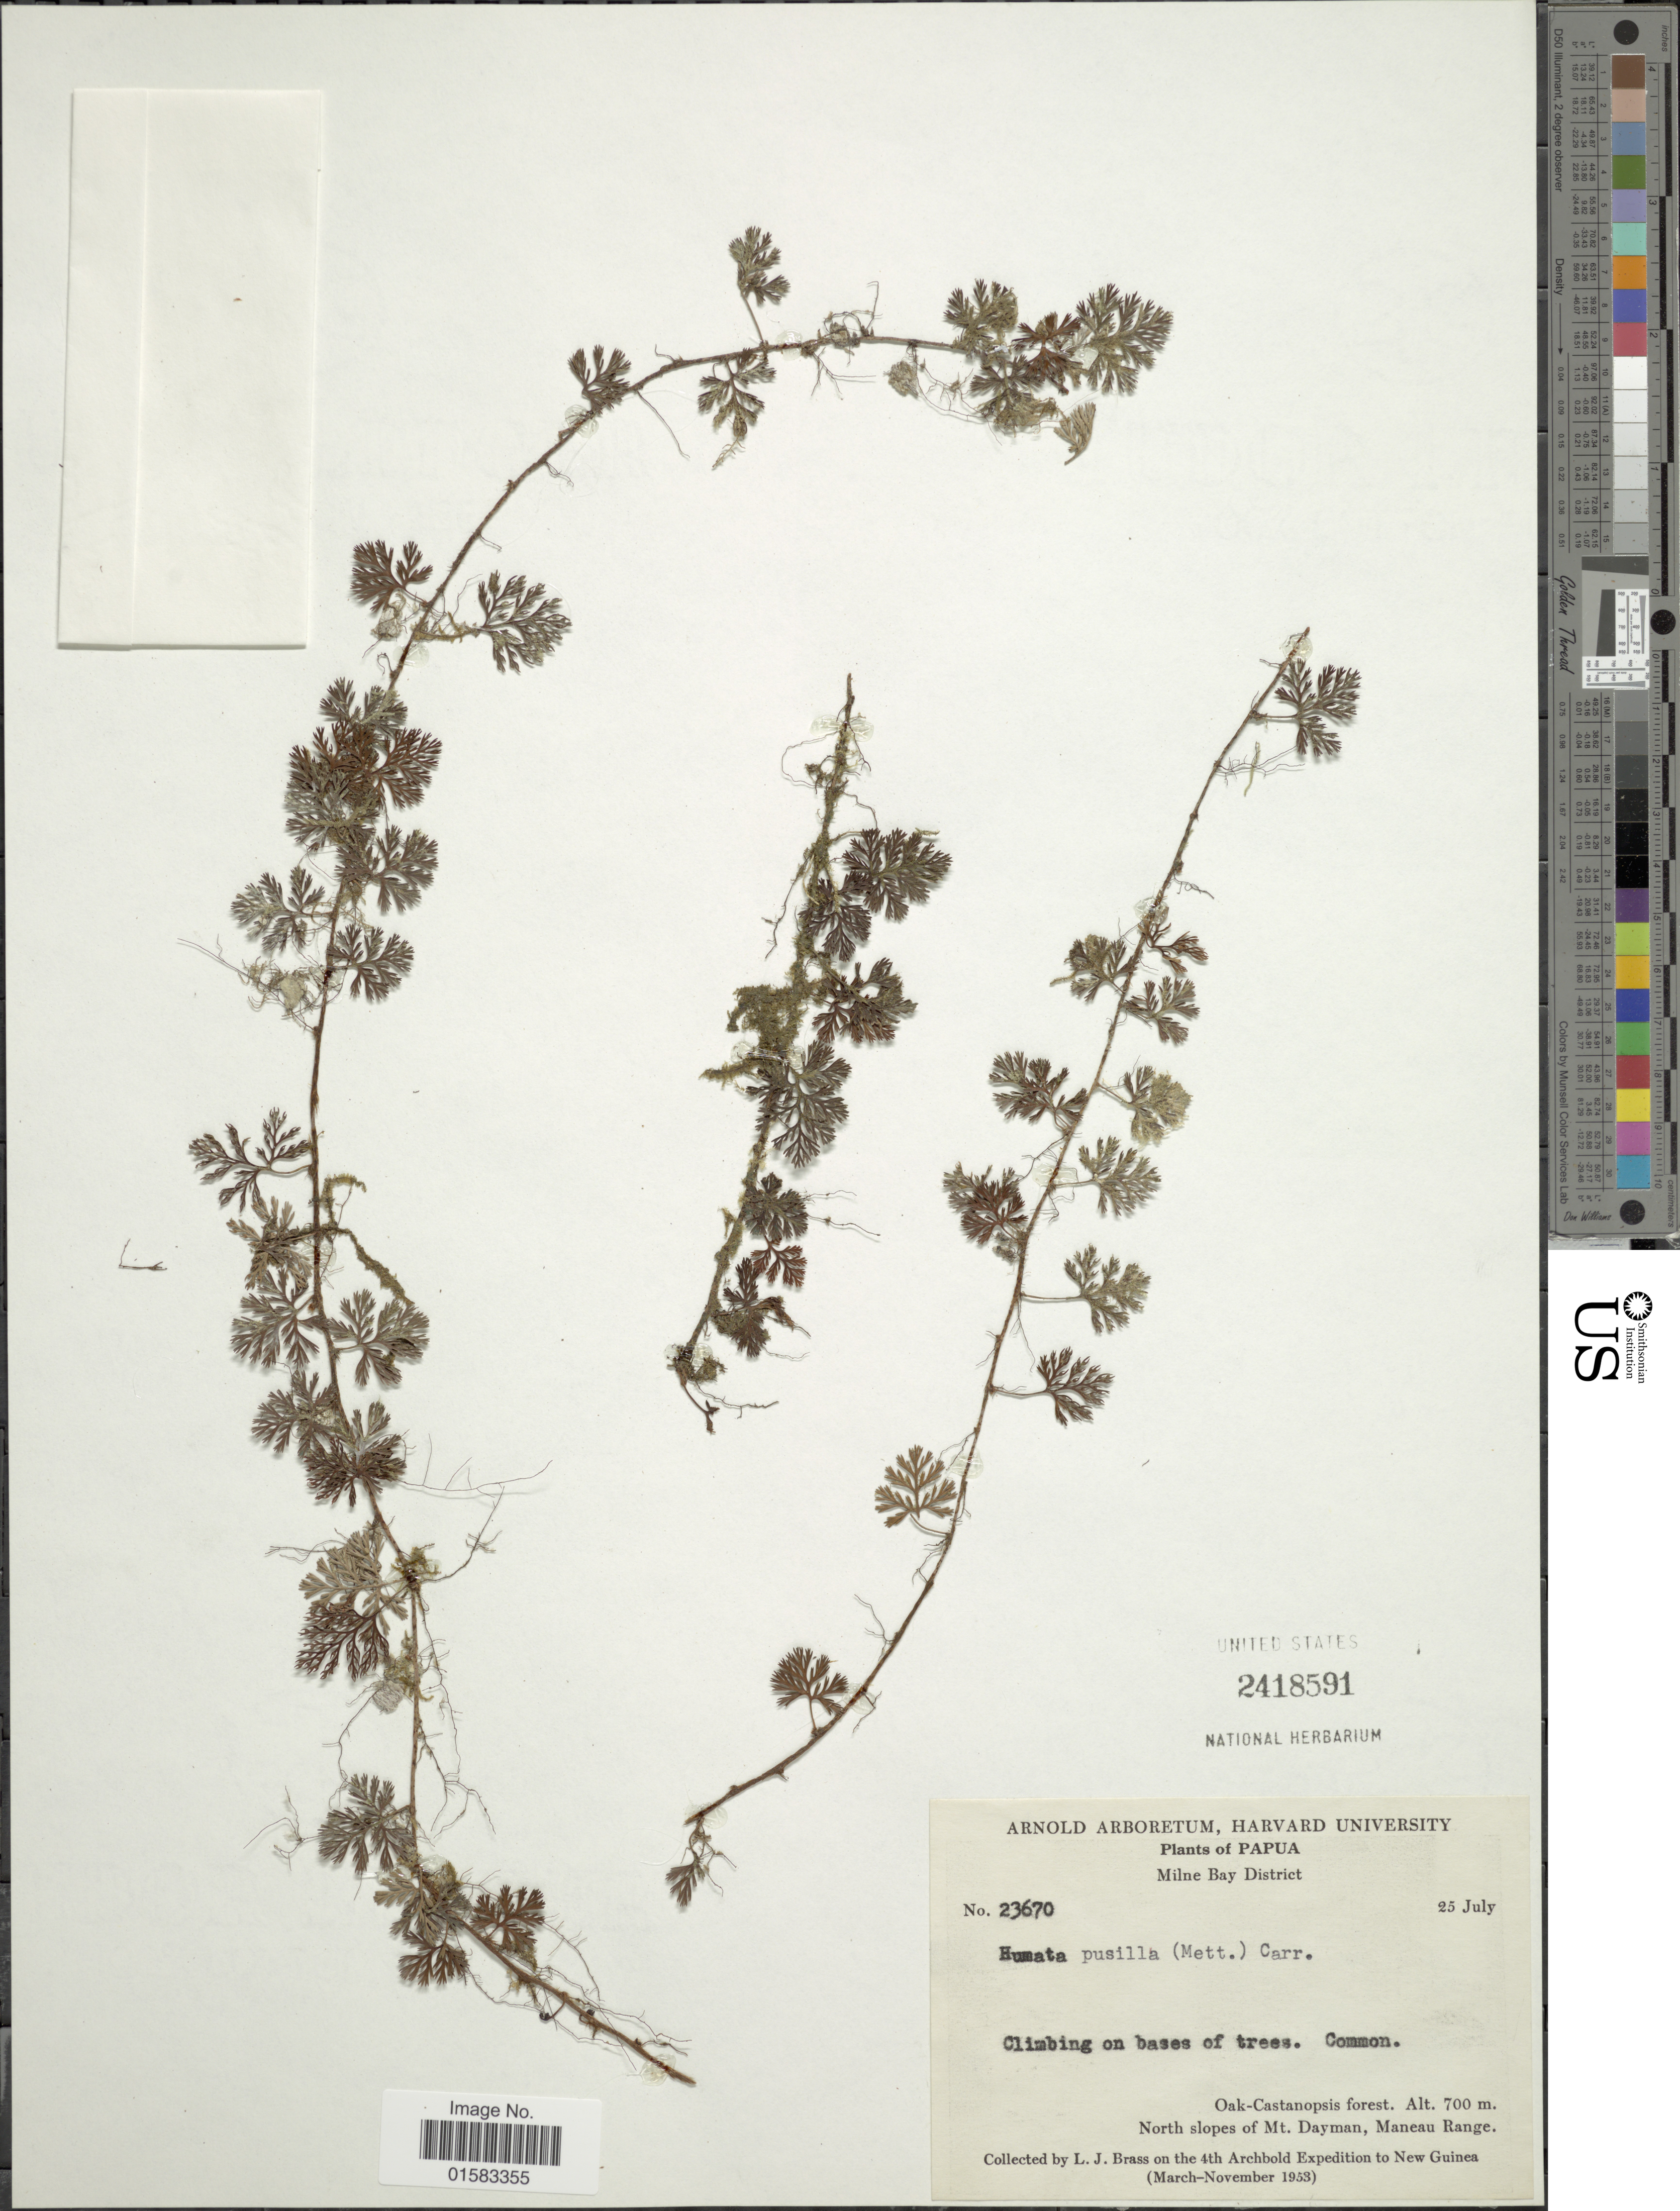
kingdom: Plantae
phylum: Tracheophyta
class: Polypodiopsida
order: Polypodiales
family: Davalliaceae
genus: Davallia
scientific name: Davallia repens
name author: (L. f.) Kuhn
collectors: L. J. Brass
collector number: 23670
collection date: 1953-07-25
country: Papua New Guinea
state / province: Milne Bay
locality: North slopes of Mt. Dayman, Maneau Range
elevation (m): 700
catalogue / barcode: US 2418591